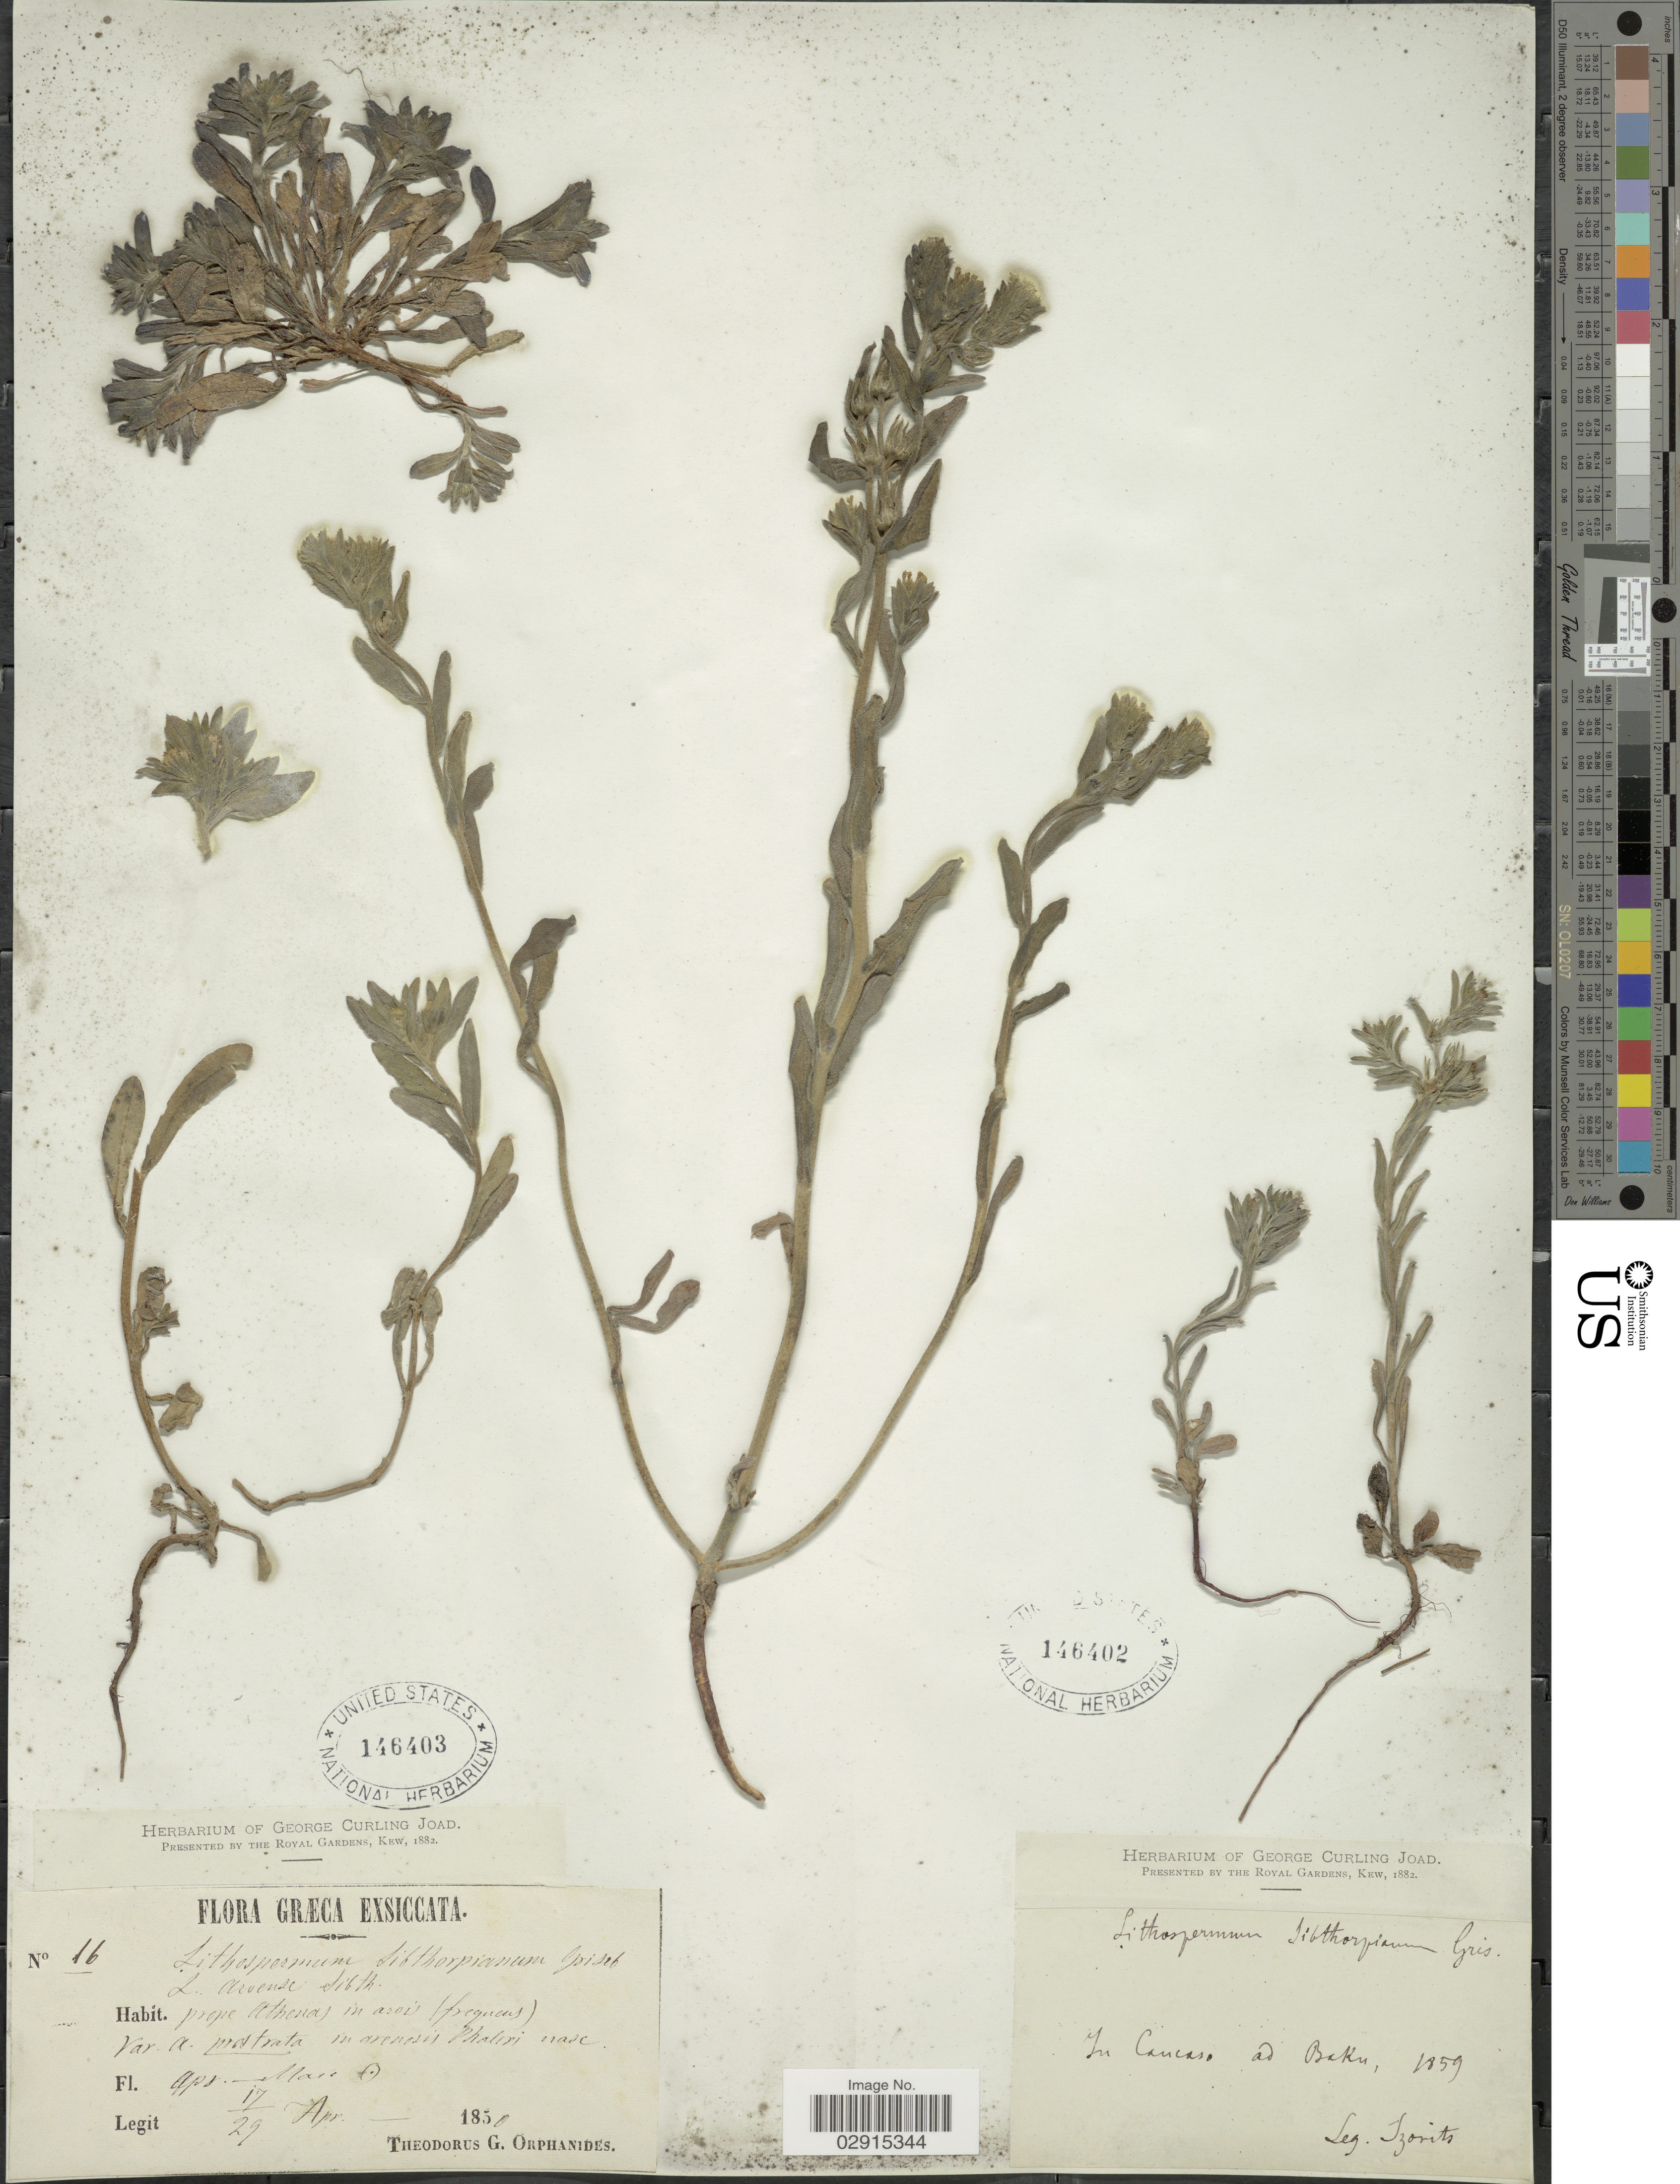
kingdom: Plantae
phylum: Tracheophyta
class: Magnoliopsida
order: Boraginales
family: Boraginaceae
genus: Lithospermum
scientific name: Lithospermum sibthorpiana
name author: Czerep.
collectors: T. G. Orphanides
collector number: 16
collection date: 1850-04-17/1850-04-29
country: Greece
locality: Prope Athenas in asois (frequens). Graeca.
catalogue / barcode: US 146403